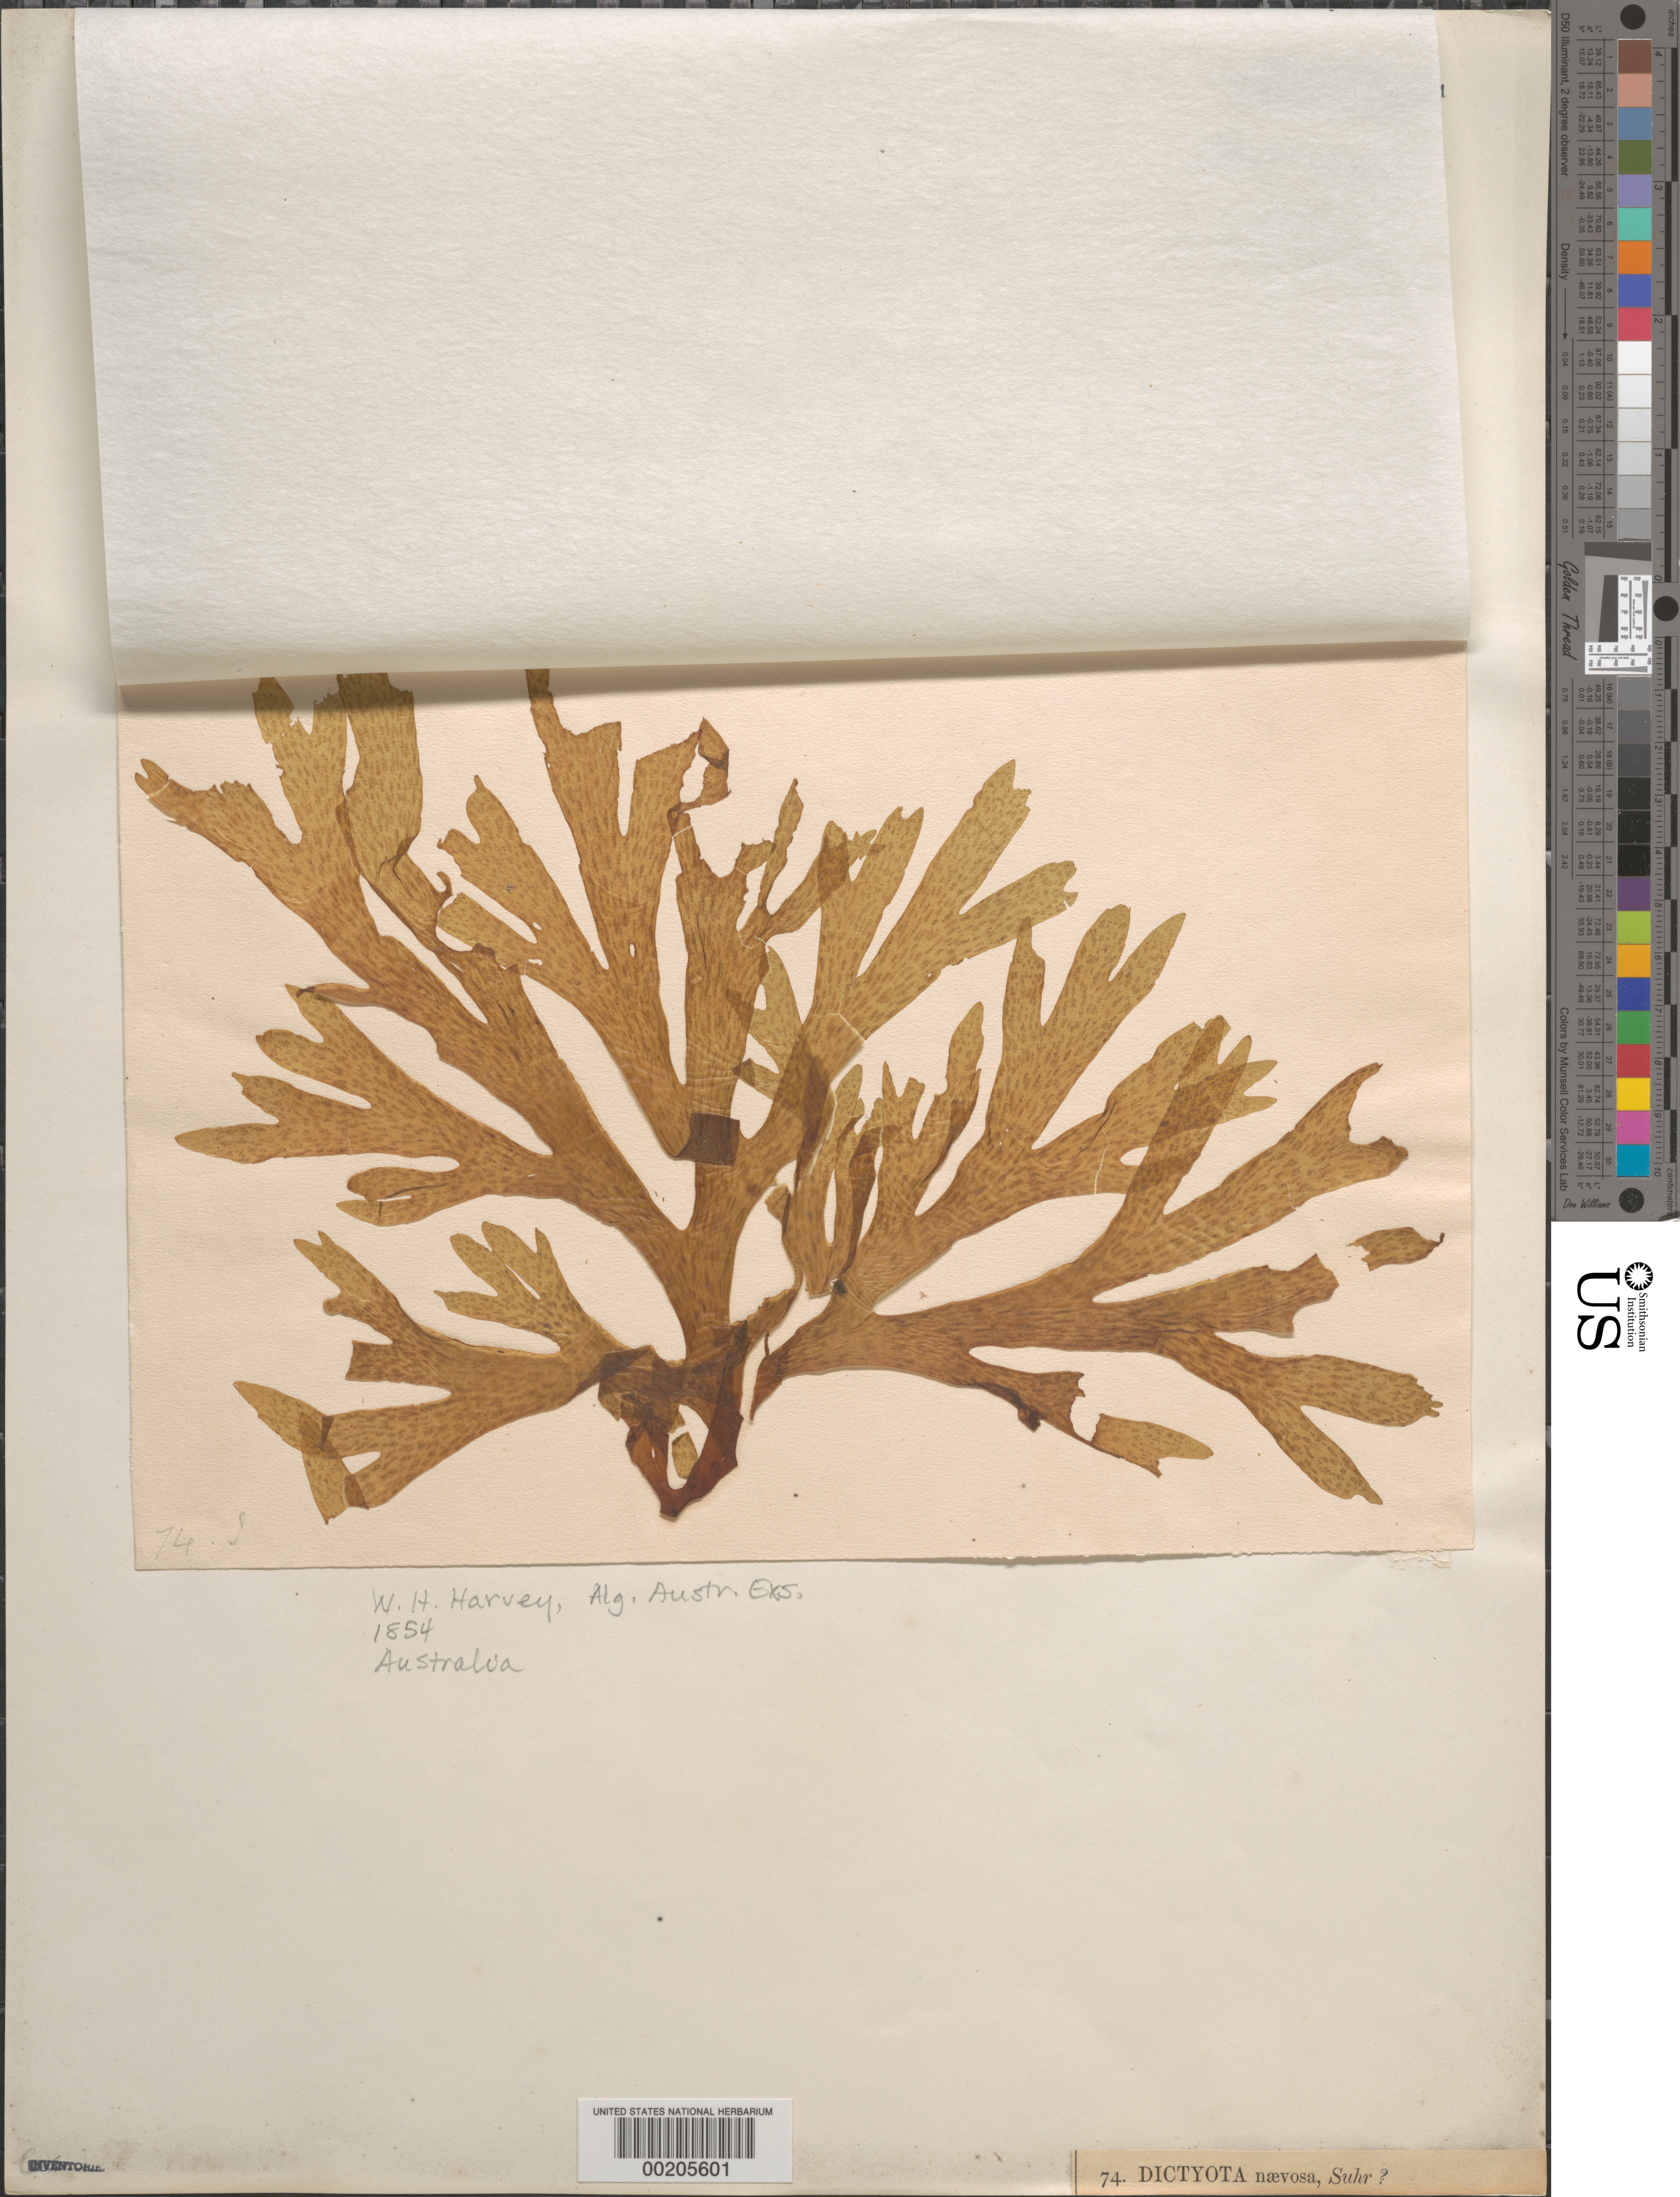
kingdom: Chromista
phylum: Ochrophyta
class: Phaeophyceae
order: Dictyotales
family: Dictyotaceae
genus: Dictyota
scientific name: Dictyota naevosa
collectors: W. Harvey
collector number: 74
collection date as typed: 1854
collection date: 1854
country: Australia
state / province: Western Australia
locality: Princess Royal Harbor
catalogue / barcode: US 869